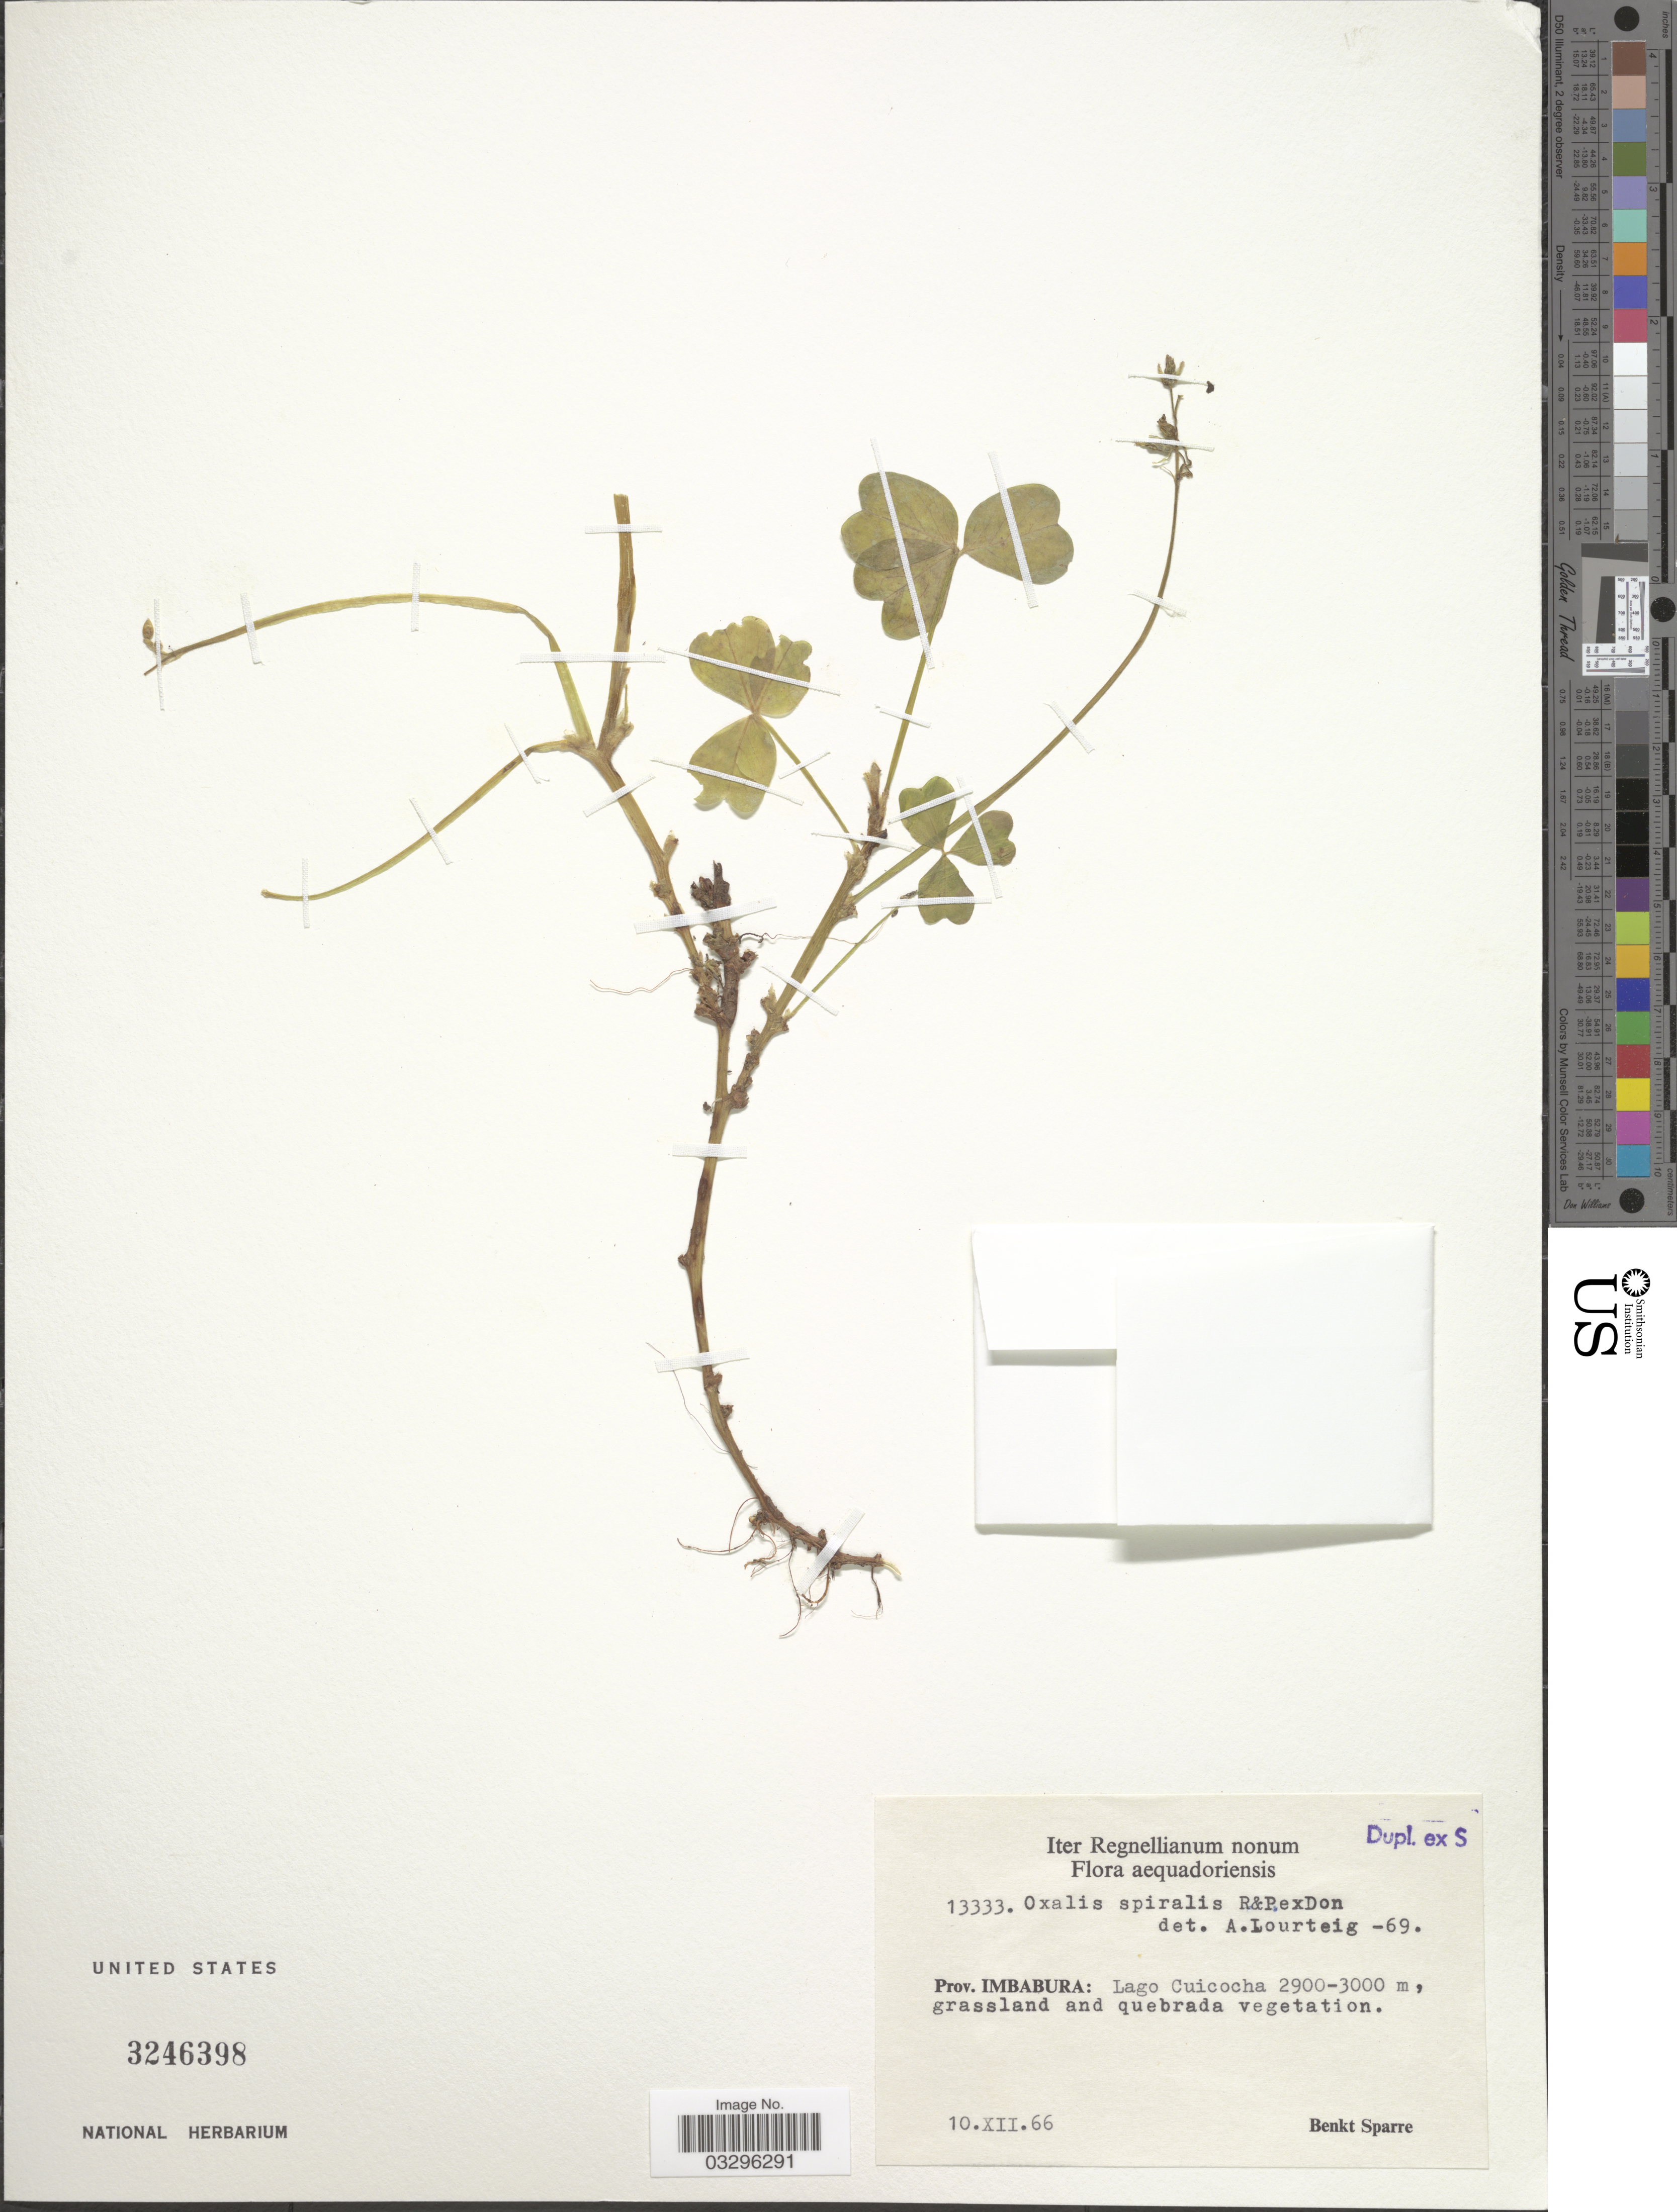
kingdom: Plantae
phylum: Tracheophyta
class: Magnoliopsida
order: Oxalidales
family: Oxalidaceae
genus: Oxalis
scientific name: Oxalis spiralis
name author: Ruiz & Pav. ex G. Don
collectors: B. Sparre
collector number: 13333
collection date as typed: Transcribed d/m/y: 10/12/66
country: Ecuador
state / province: Imbabura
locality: Lago Cuicocha.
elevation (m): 2900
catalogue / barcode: US 3246398